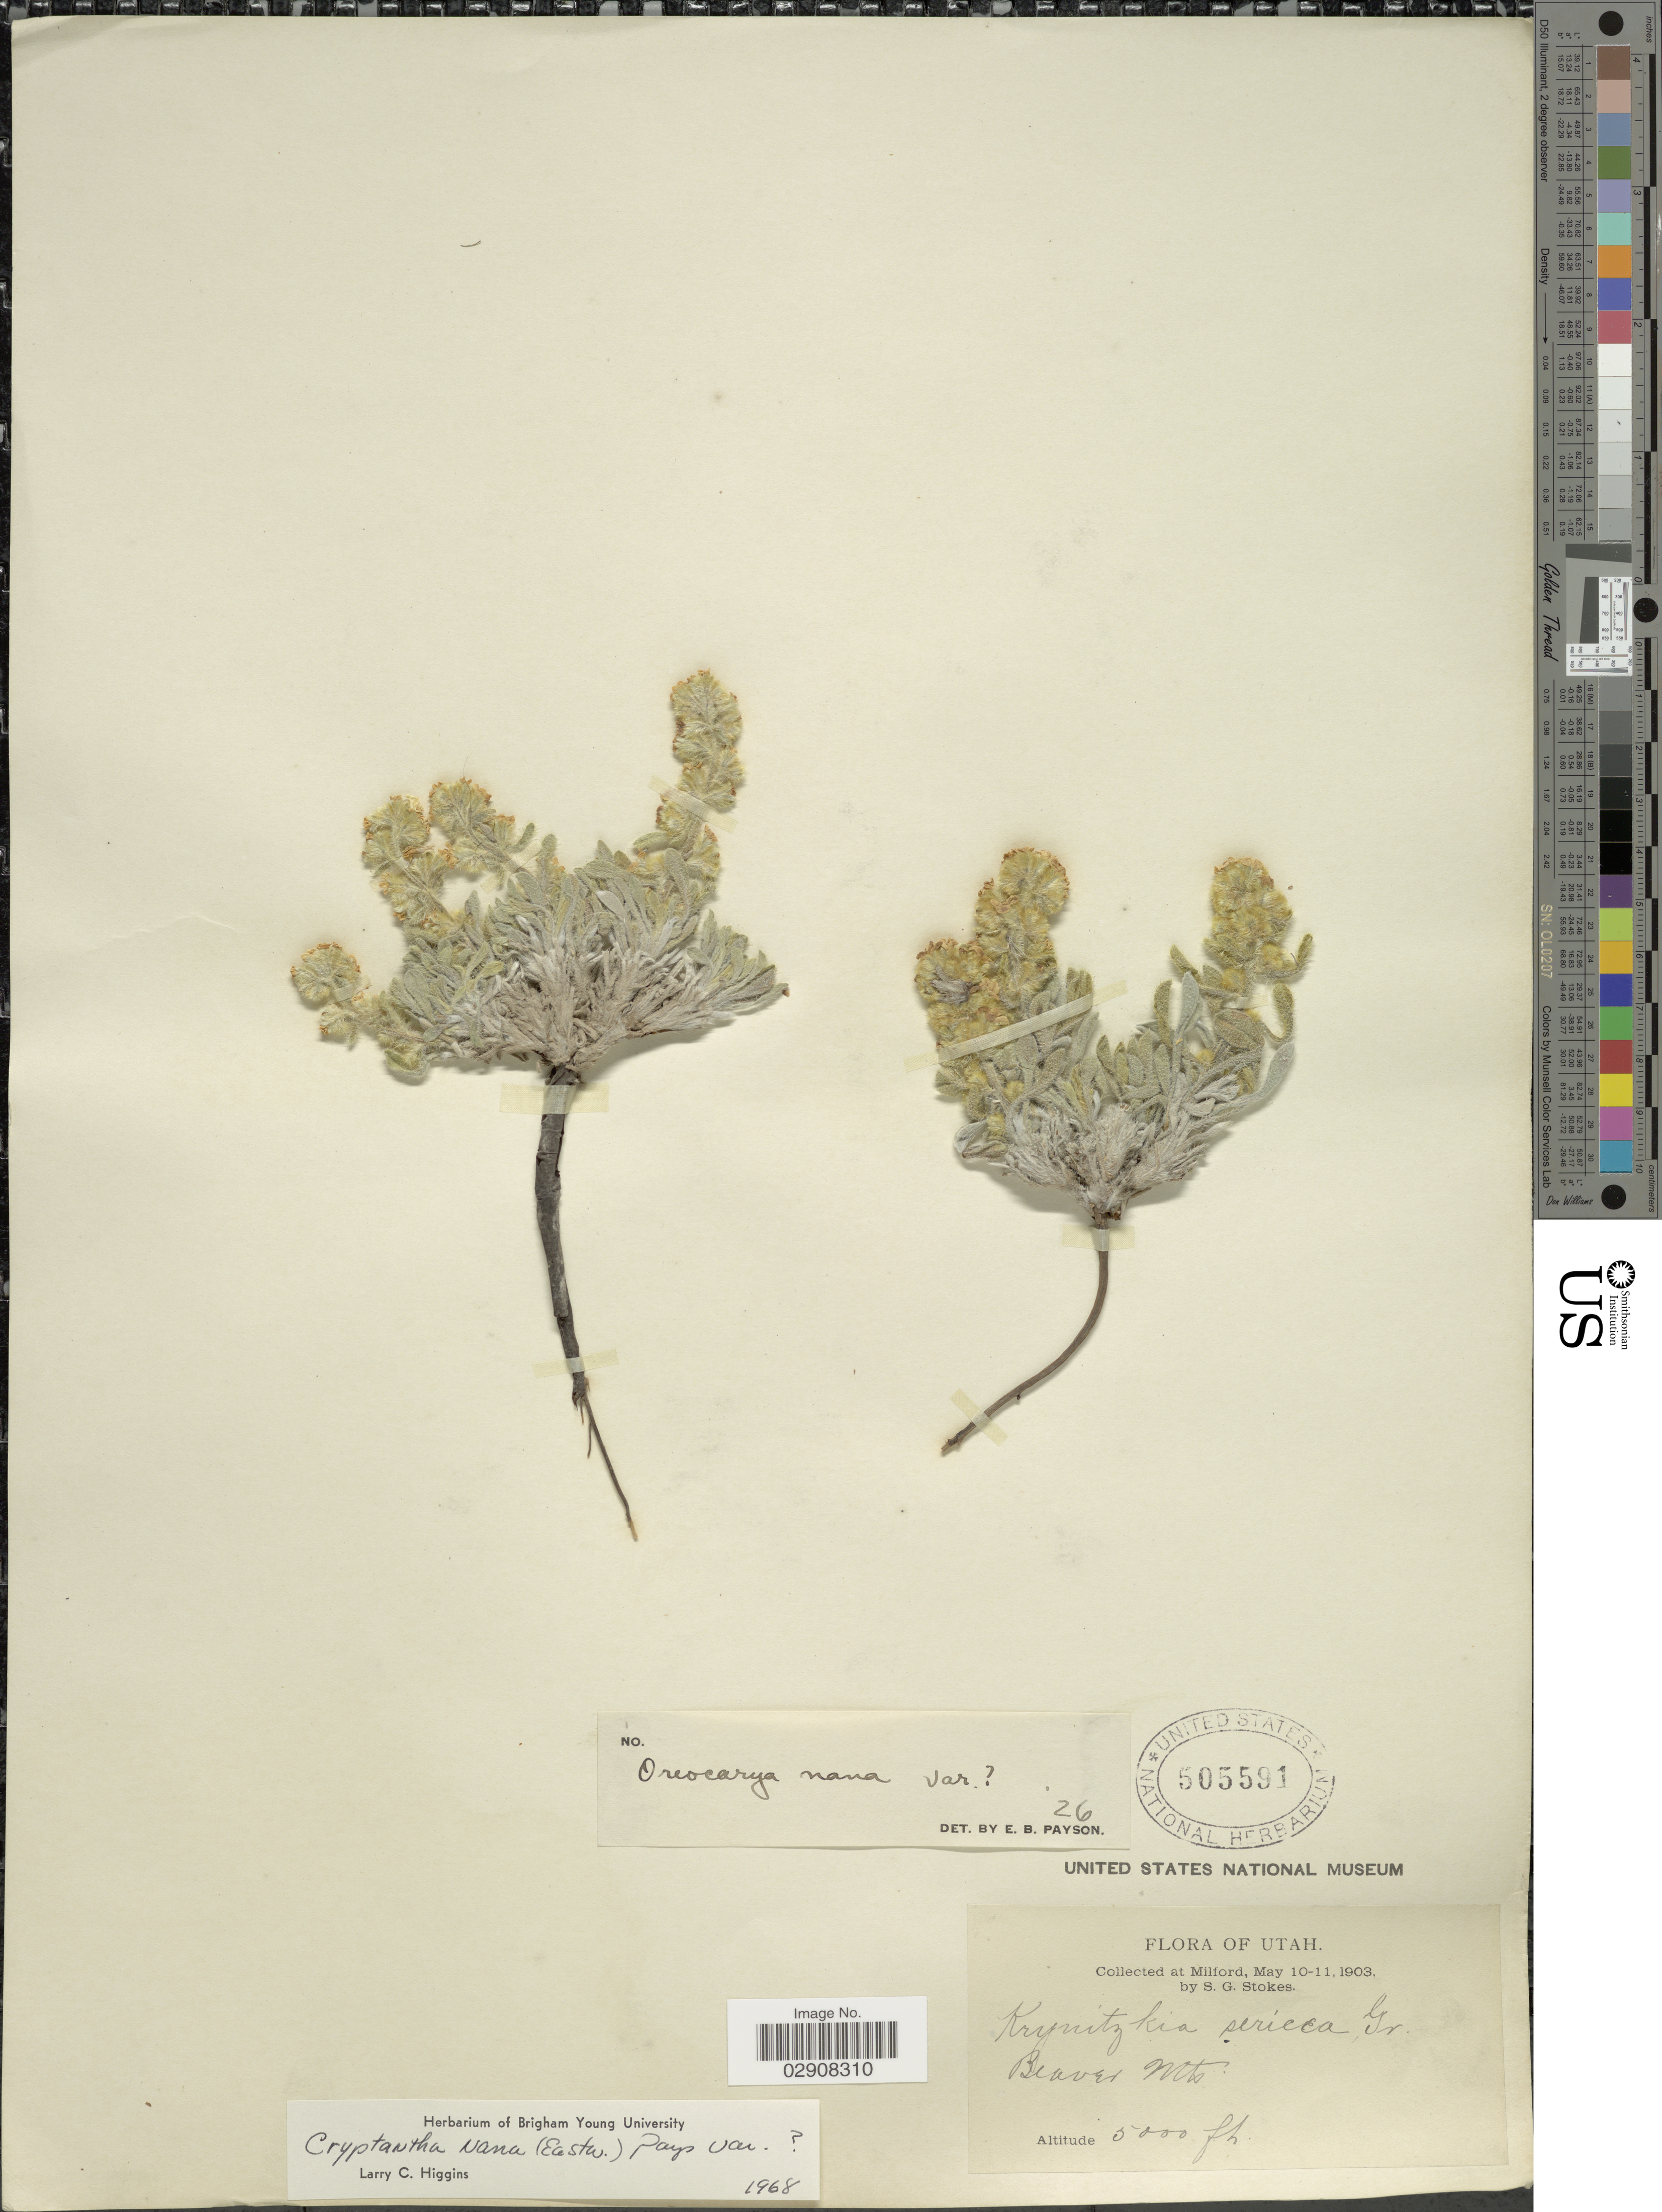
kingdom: Plantae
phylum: Tracheophyta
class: Magnoliopsida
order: Boraginales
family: Boraginaceae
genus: Cryptantha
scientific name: Cryptantha nana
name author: (Eastw.) Payson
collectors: S. G. Stokes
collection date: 1903-05-10/1903-05-11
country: United States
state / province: Utah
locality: Milford, Beaver Mts.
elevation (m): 1524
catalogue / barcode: US 505591